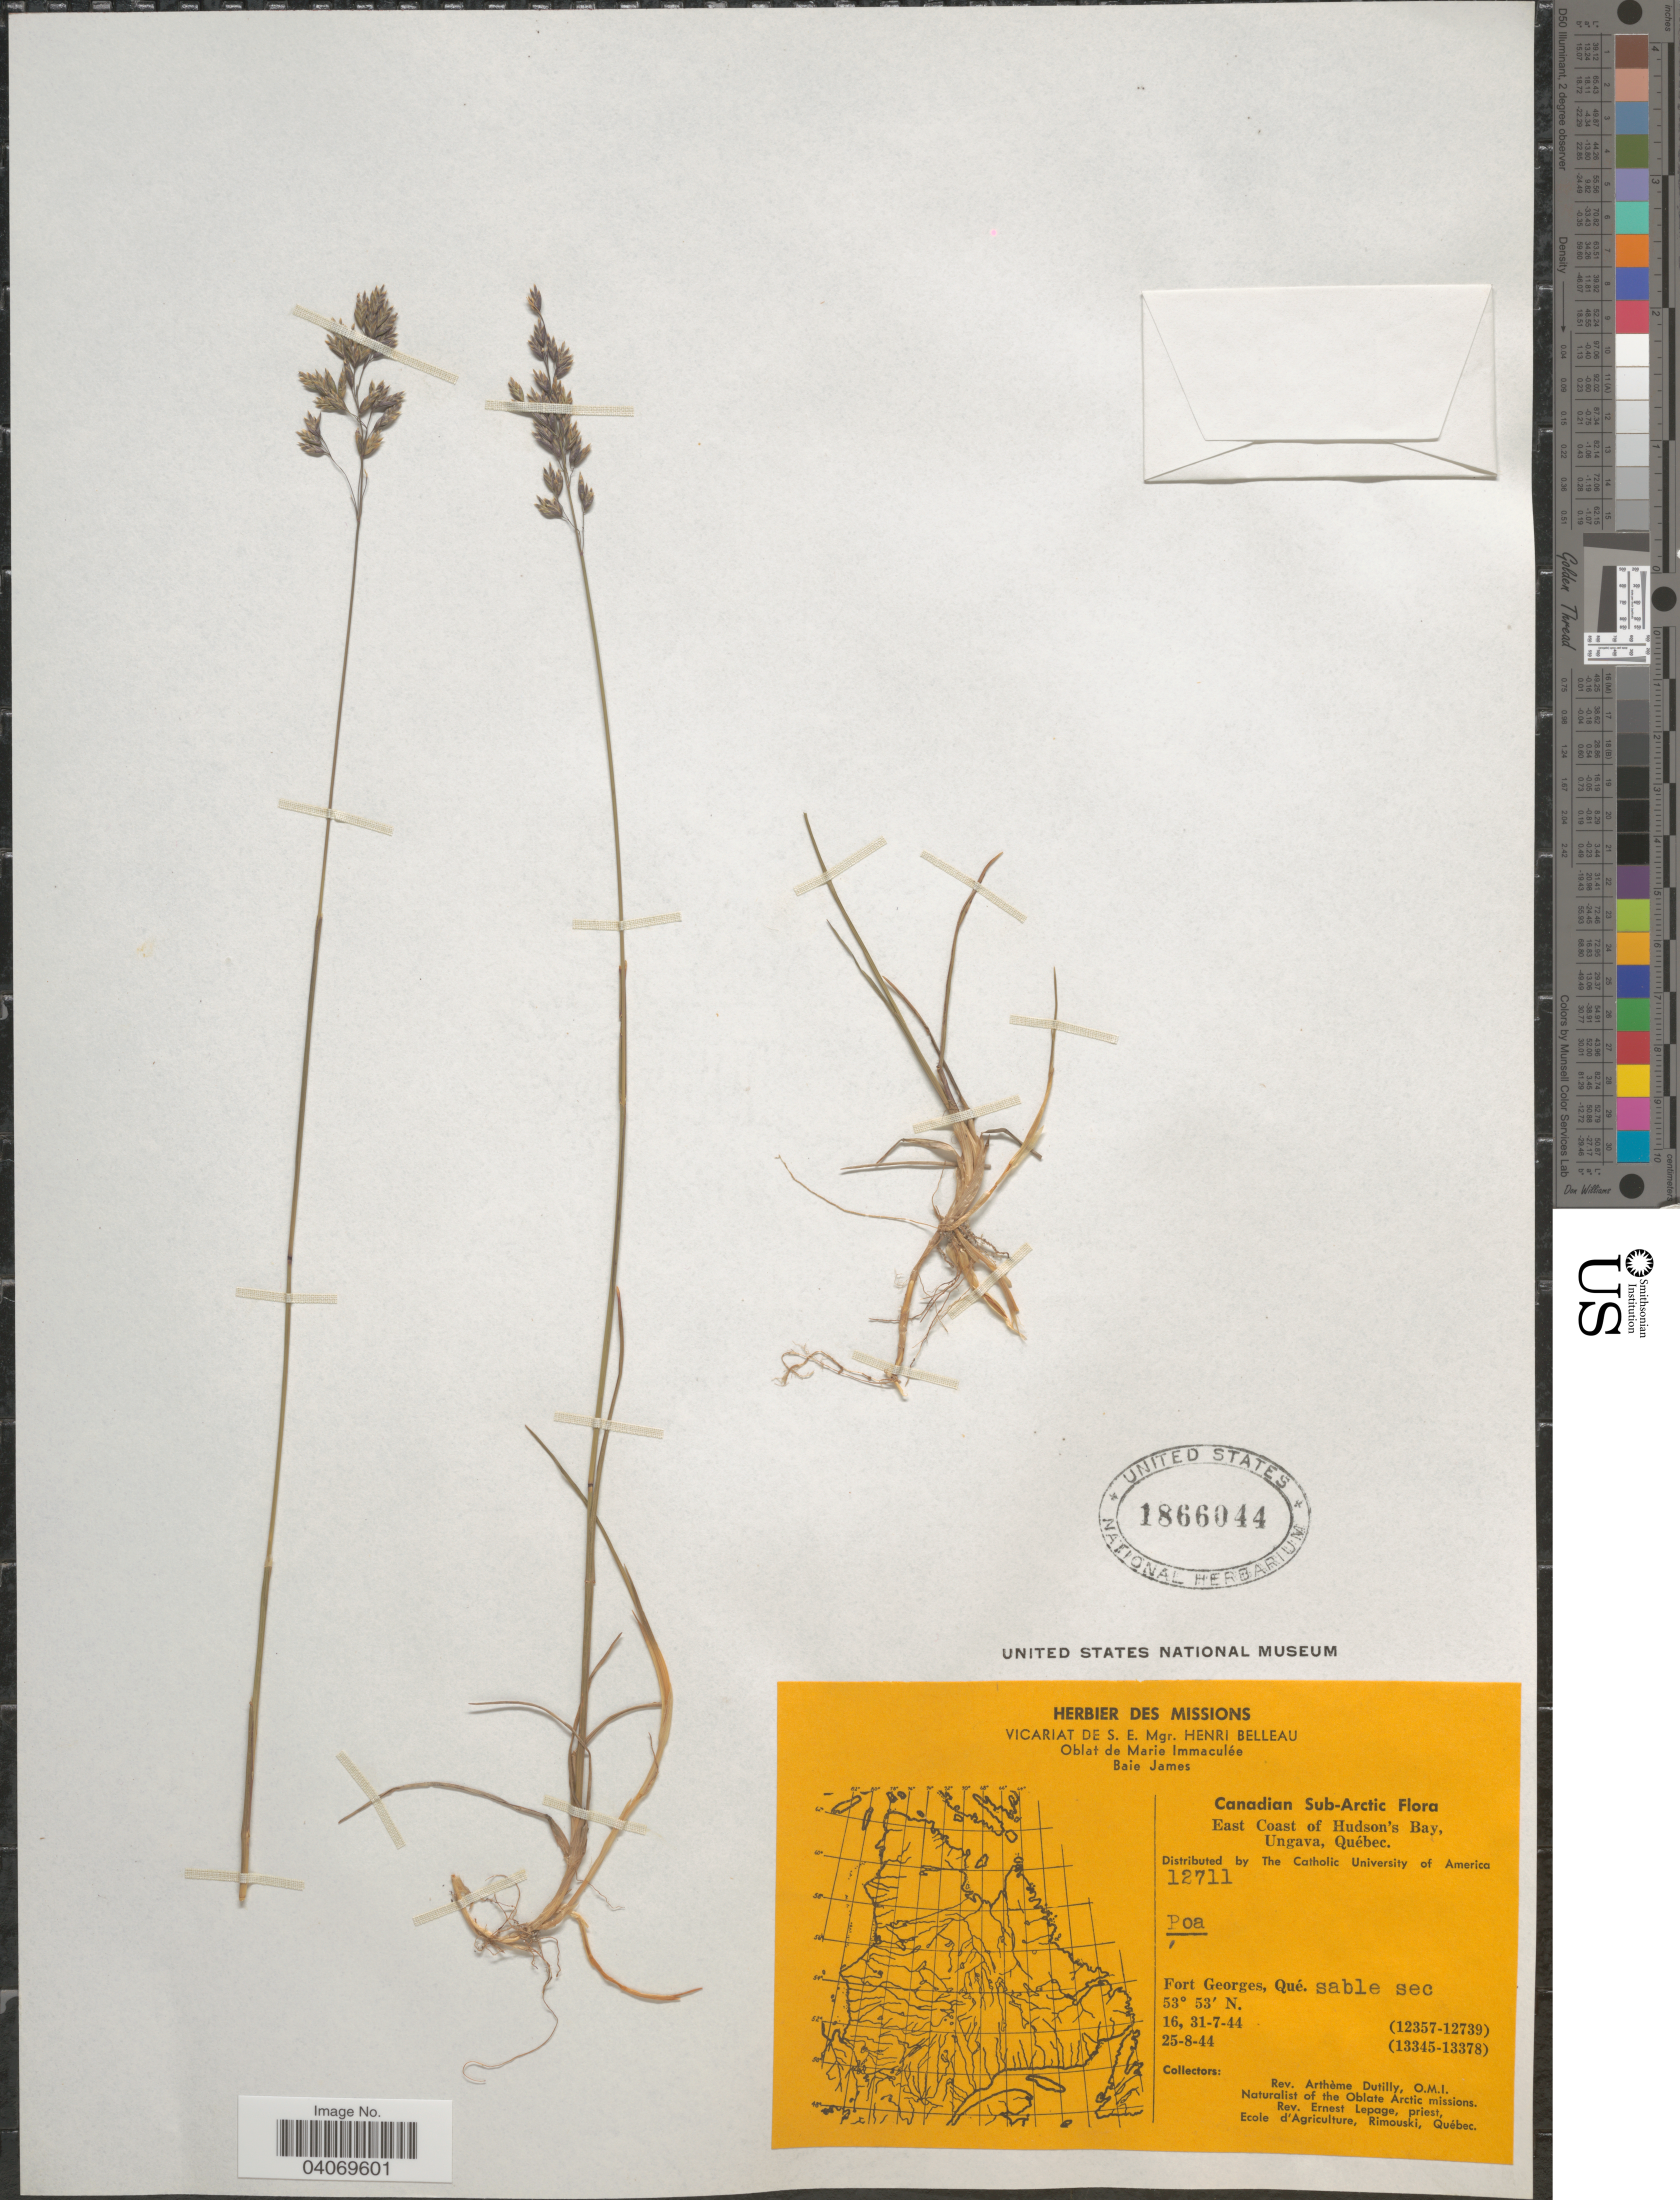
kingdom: Plantae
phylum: Tracheophyta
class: Liliopsida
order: Poales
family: Poaceae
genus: Poa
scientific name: Poa sp.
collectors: P. Dutilly & E. Lepage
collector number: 12711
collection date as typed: Transcribed d/m/y: 16/7/44 to 31/7/44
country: Canada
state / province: Quebec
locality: Herbier des Missions. Baie James [unsure placement]. Canadian Sub-Arctic. East Coast of Hudson's Bay, Ungava. Fort Georges. Naturalist of the Oblate Arctic missions.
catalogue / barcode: US 1866044